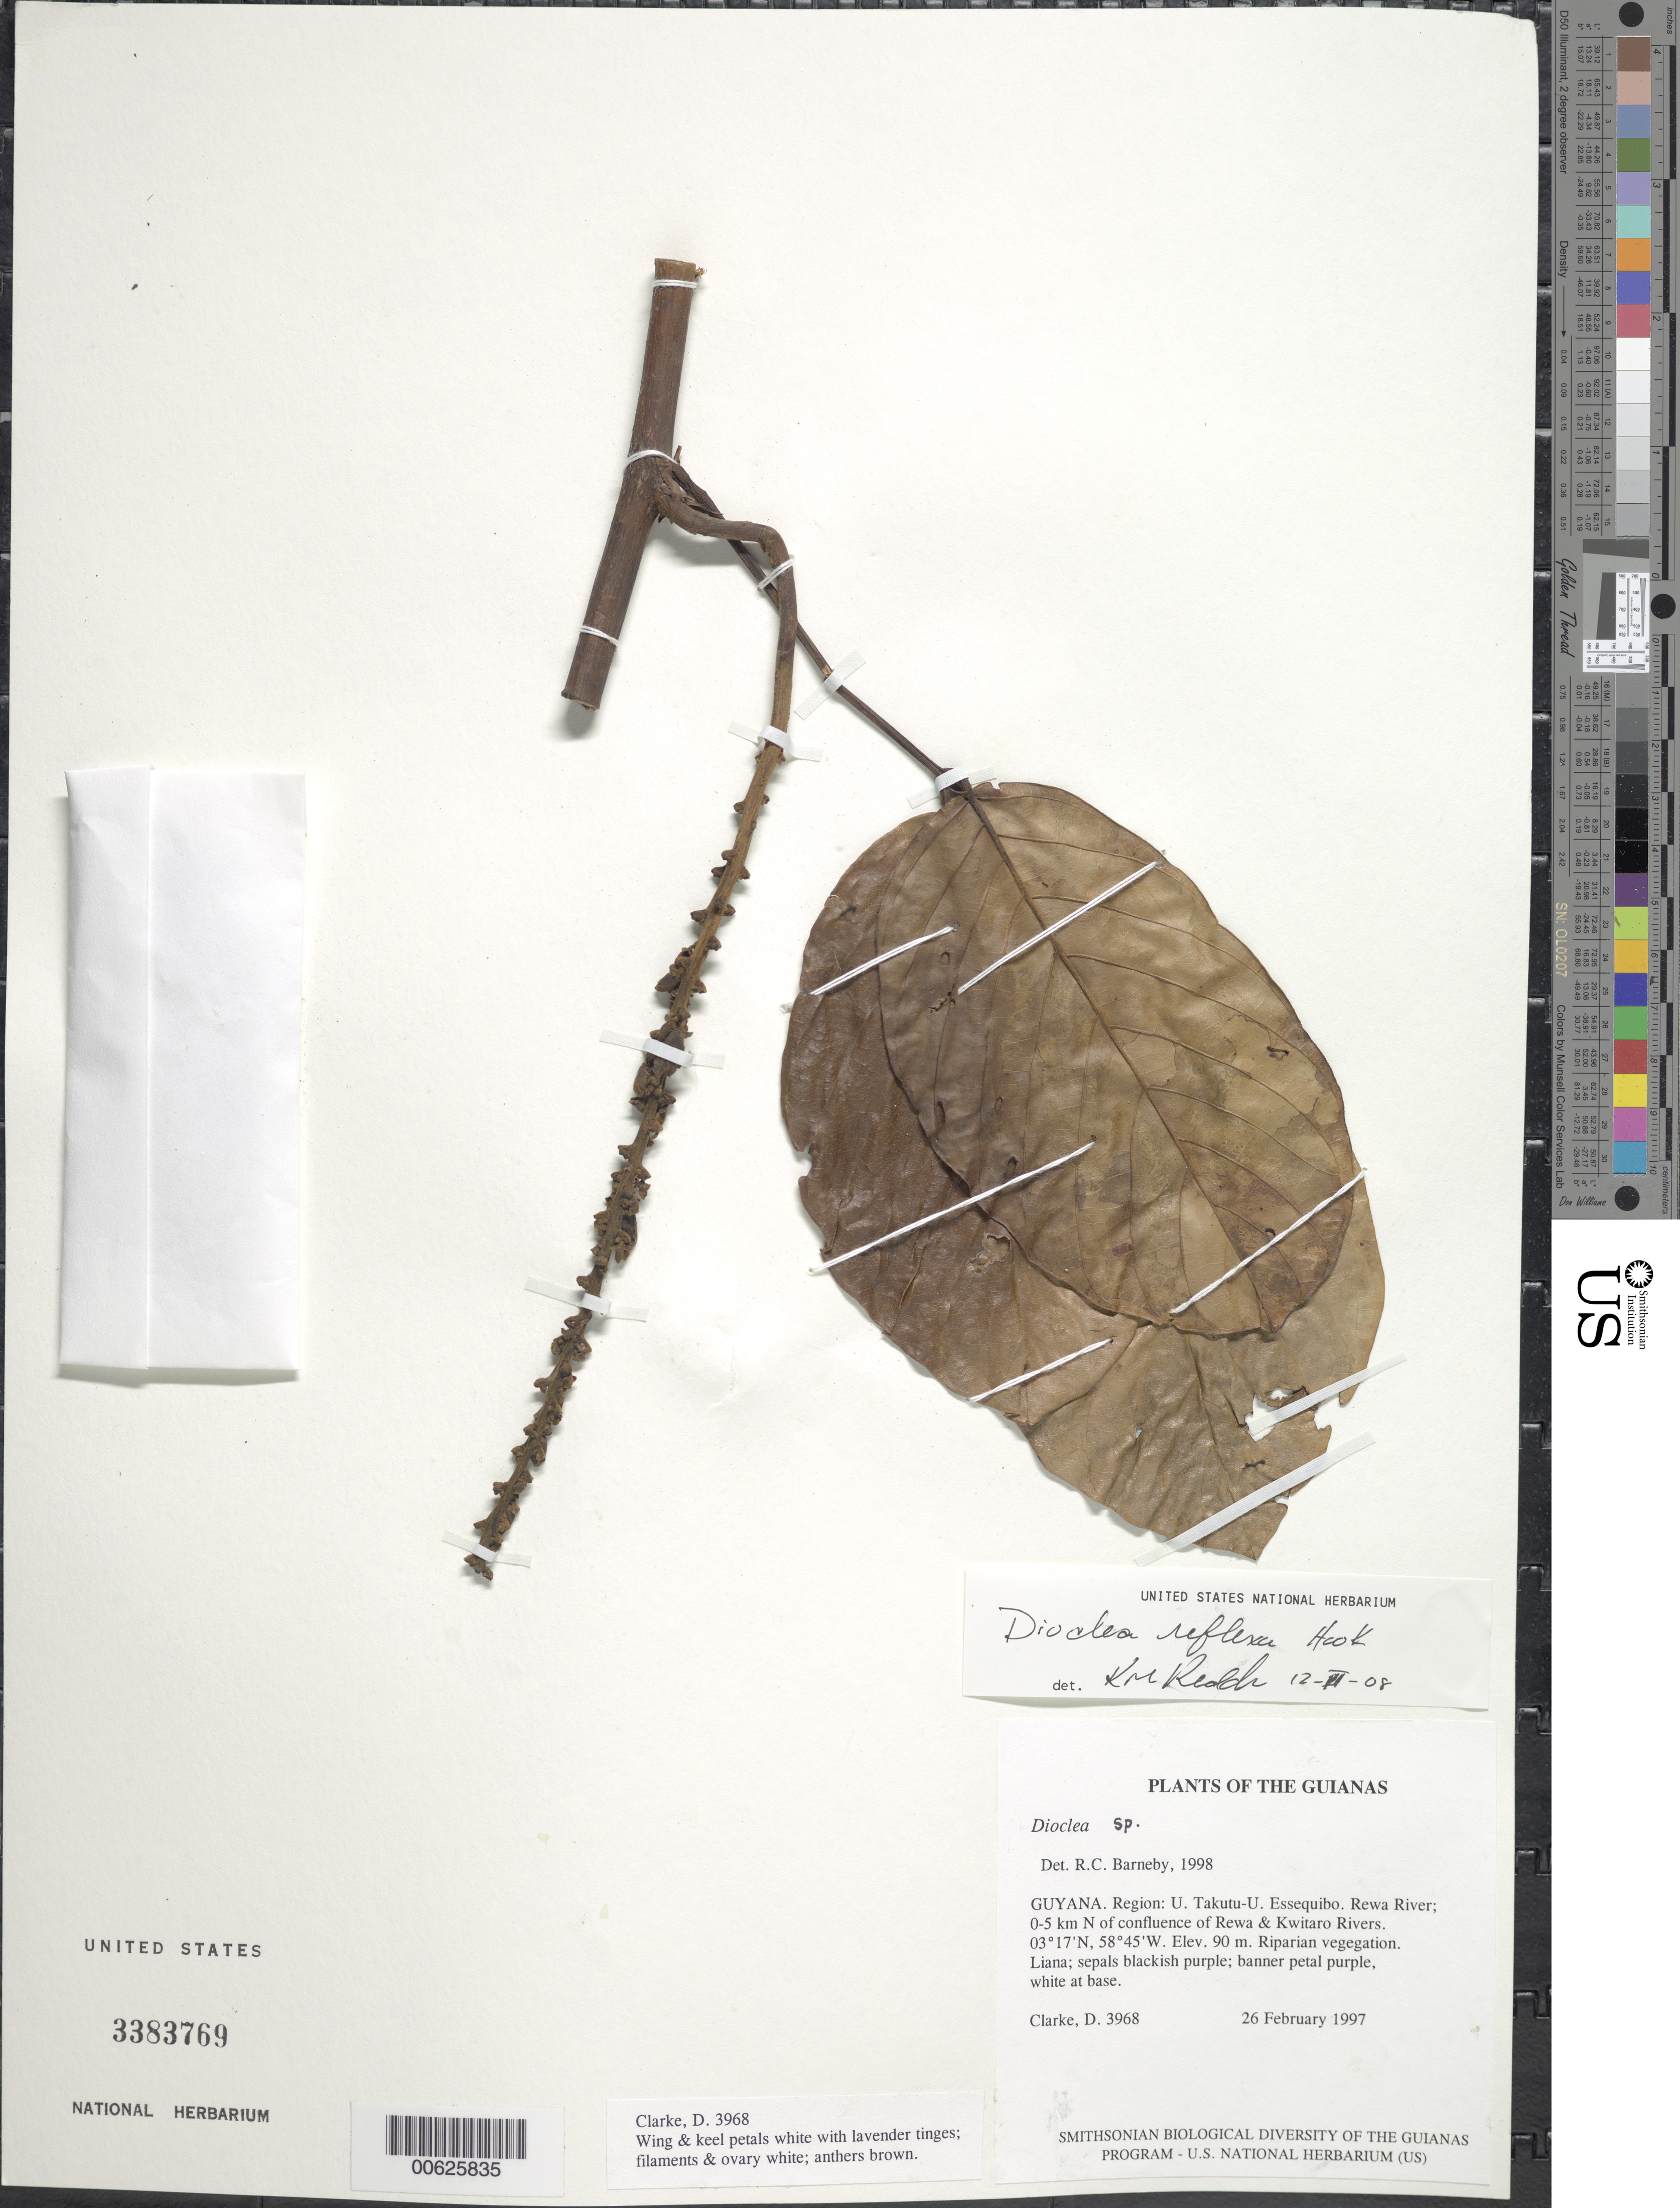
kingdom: Plantae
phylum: Tracheophyta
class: Magnoliopsida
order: Fabales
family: Fabaceae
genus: Macropsychanthus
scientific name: Macropsychanthus comosus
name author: (G. Mey.) L.P. Queiroz & Snak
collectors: H. D. Clarke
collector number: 3968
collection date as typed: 26 February 1997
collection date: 1997-02-26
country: Guyana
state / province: U. Takutu-U. Essequibo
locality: Rewa River; 0-5 km N of confluence of Rewa & Kwitaro Rivers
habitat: Riparian vegetation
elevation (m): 90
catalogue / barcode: US 3383769